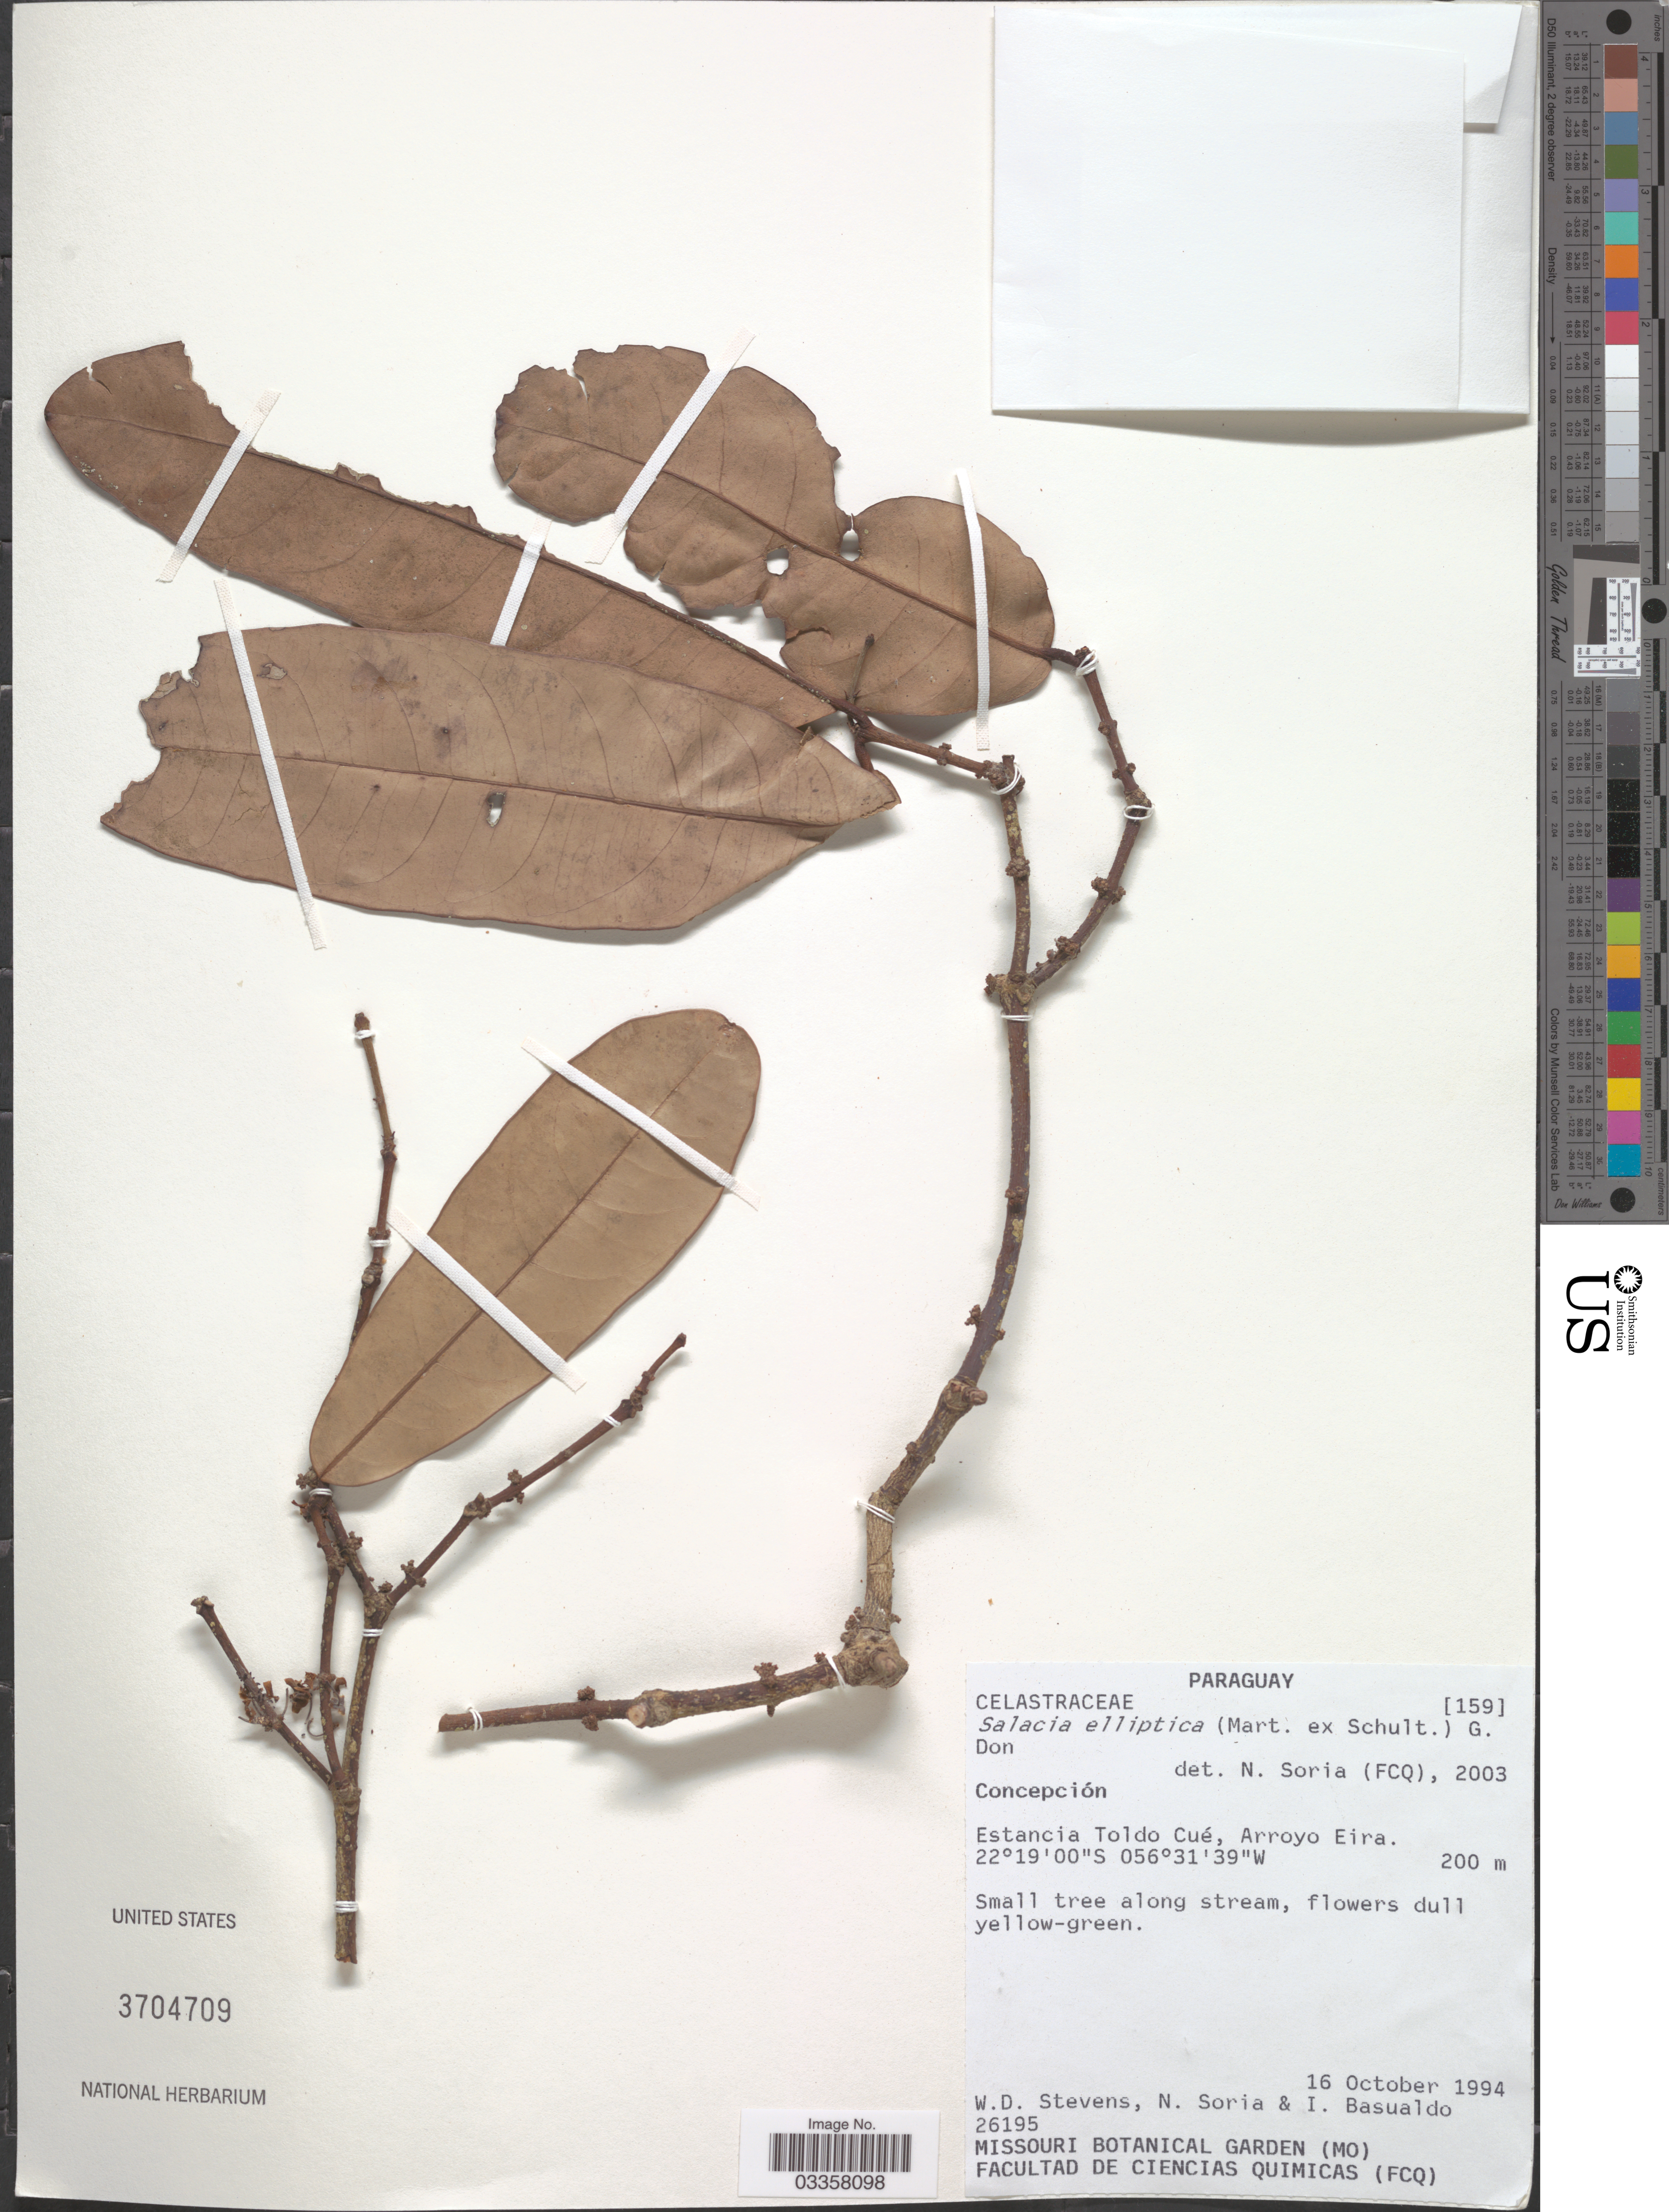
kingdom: Plantae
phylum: Tracheophyta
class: Magnoliopsida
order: Celastrales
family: Celastraceae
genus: Salacia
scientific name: Salacia elliptica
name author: (Mart. ex Schult.) G. Don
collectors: W. D. Stevens, N. Soria & I. Basualdo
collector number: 26195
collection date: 1994-10-16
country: Paraguay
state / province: Concepcion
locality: Estancia Toldo Cué, Arroyo Eira.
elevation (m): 200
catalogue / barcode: US 3704709